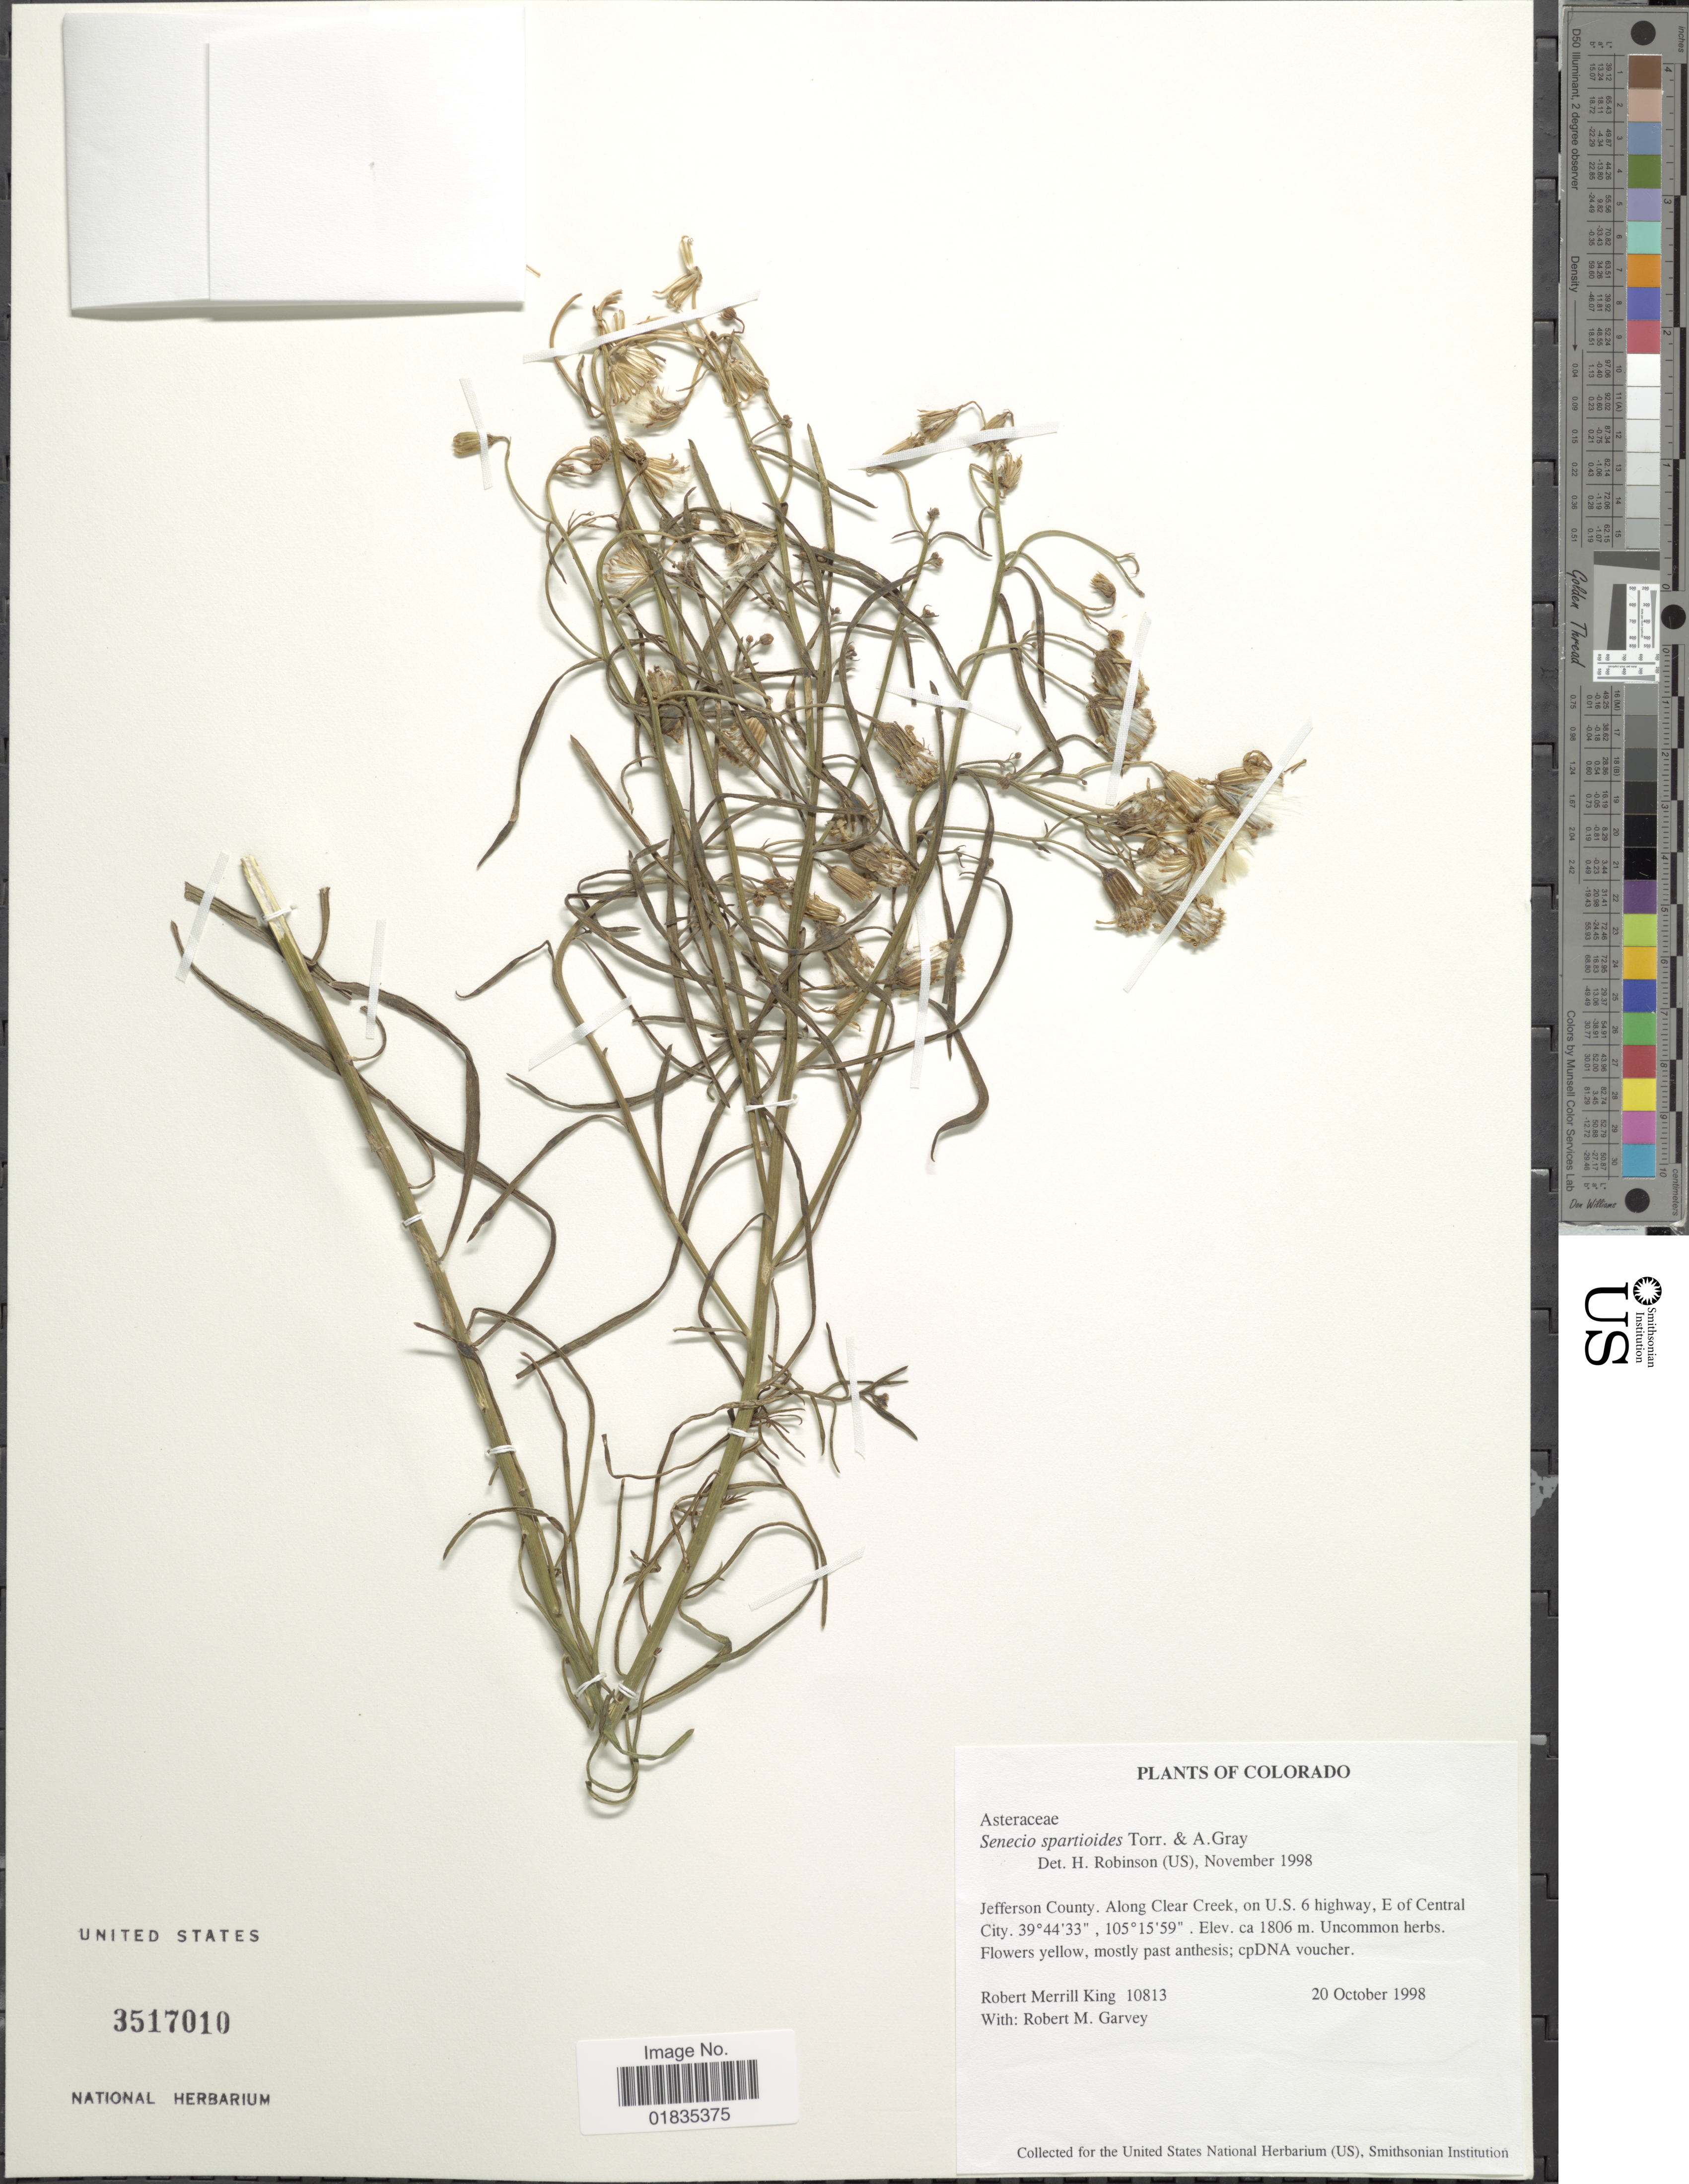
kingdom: Plantae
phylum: Tracheophyta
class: Magnoliopsida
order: Asterales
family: Asteraceae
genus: Senecio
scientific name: Senecio spartioides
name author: Torr. & A. Gray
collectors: R. M. King & R. Garvey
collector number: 10813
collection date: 1998-10-20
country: United States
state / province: Colorado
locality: Jefferson County, along Clear Creek, on U.S. 6 highway, E of Central City.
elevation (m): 1806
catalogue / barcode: US 3517010